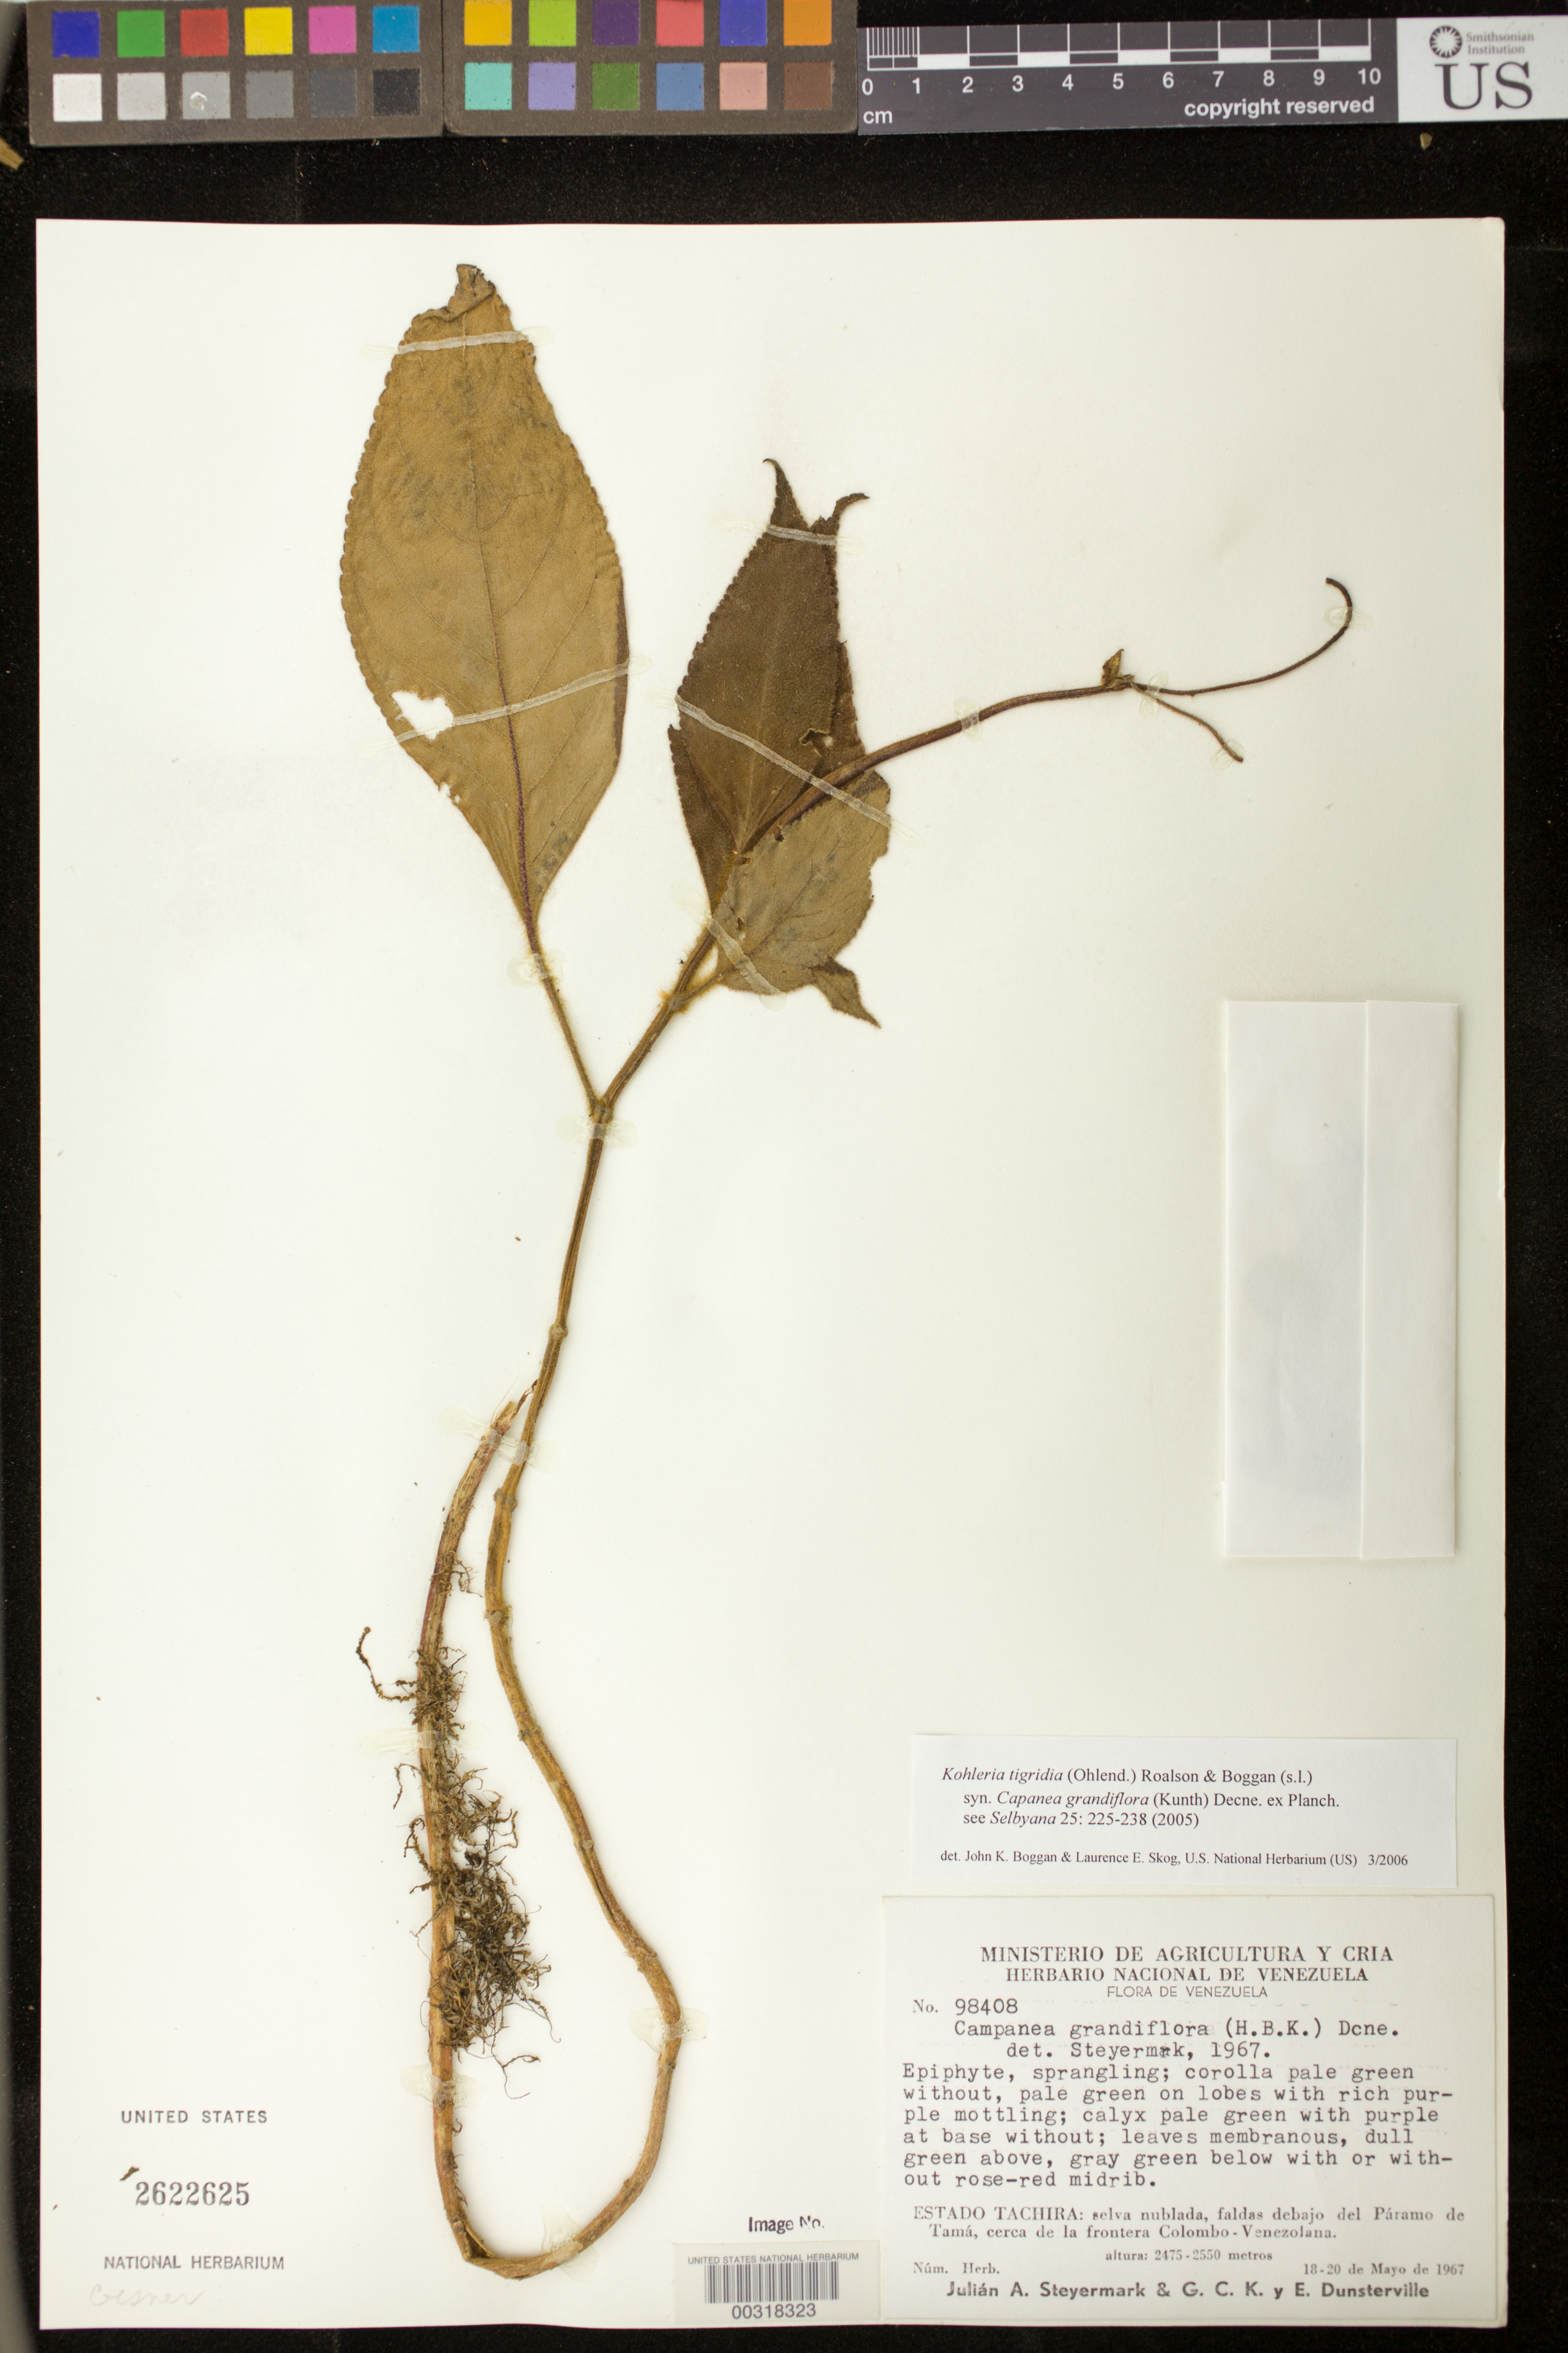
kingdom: Plantae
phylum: Tracheophyta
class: Magnoliopsida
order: Lamiales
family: Gesneriaceae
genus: Kohleria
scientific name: Kohleria tigridia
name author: (Ohlend.) Roalson & Boggan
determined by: Boggan, J. K.; Skog, L. E.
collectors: J. Steyermark, G. C. K. Dunsterville & E. Dunsterville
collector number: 98408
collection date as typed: May 1967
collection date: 1967-05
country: Venezuela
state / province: Táchira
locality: Foothills below Paramo de Tama, near the Colombian-Venezuelan border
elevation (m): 2475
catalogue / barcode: US 2622625